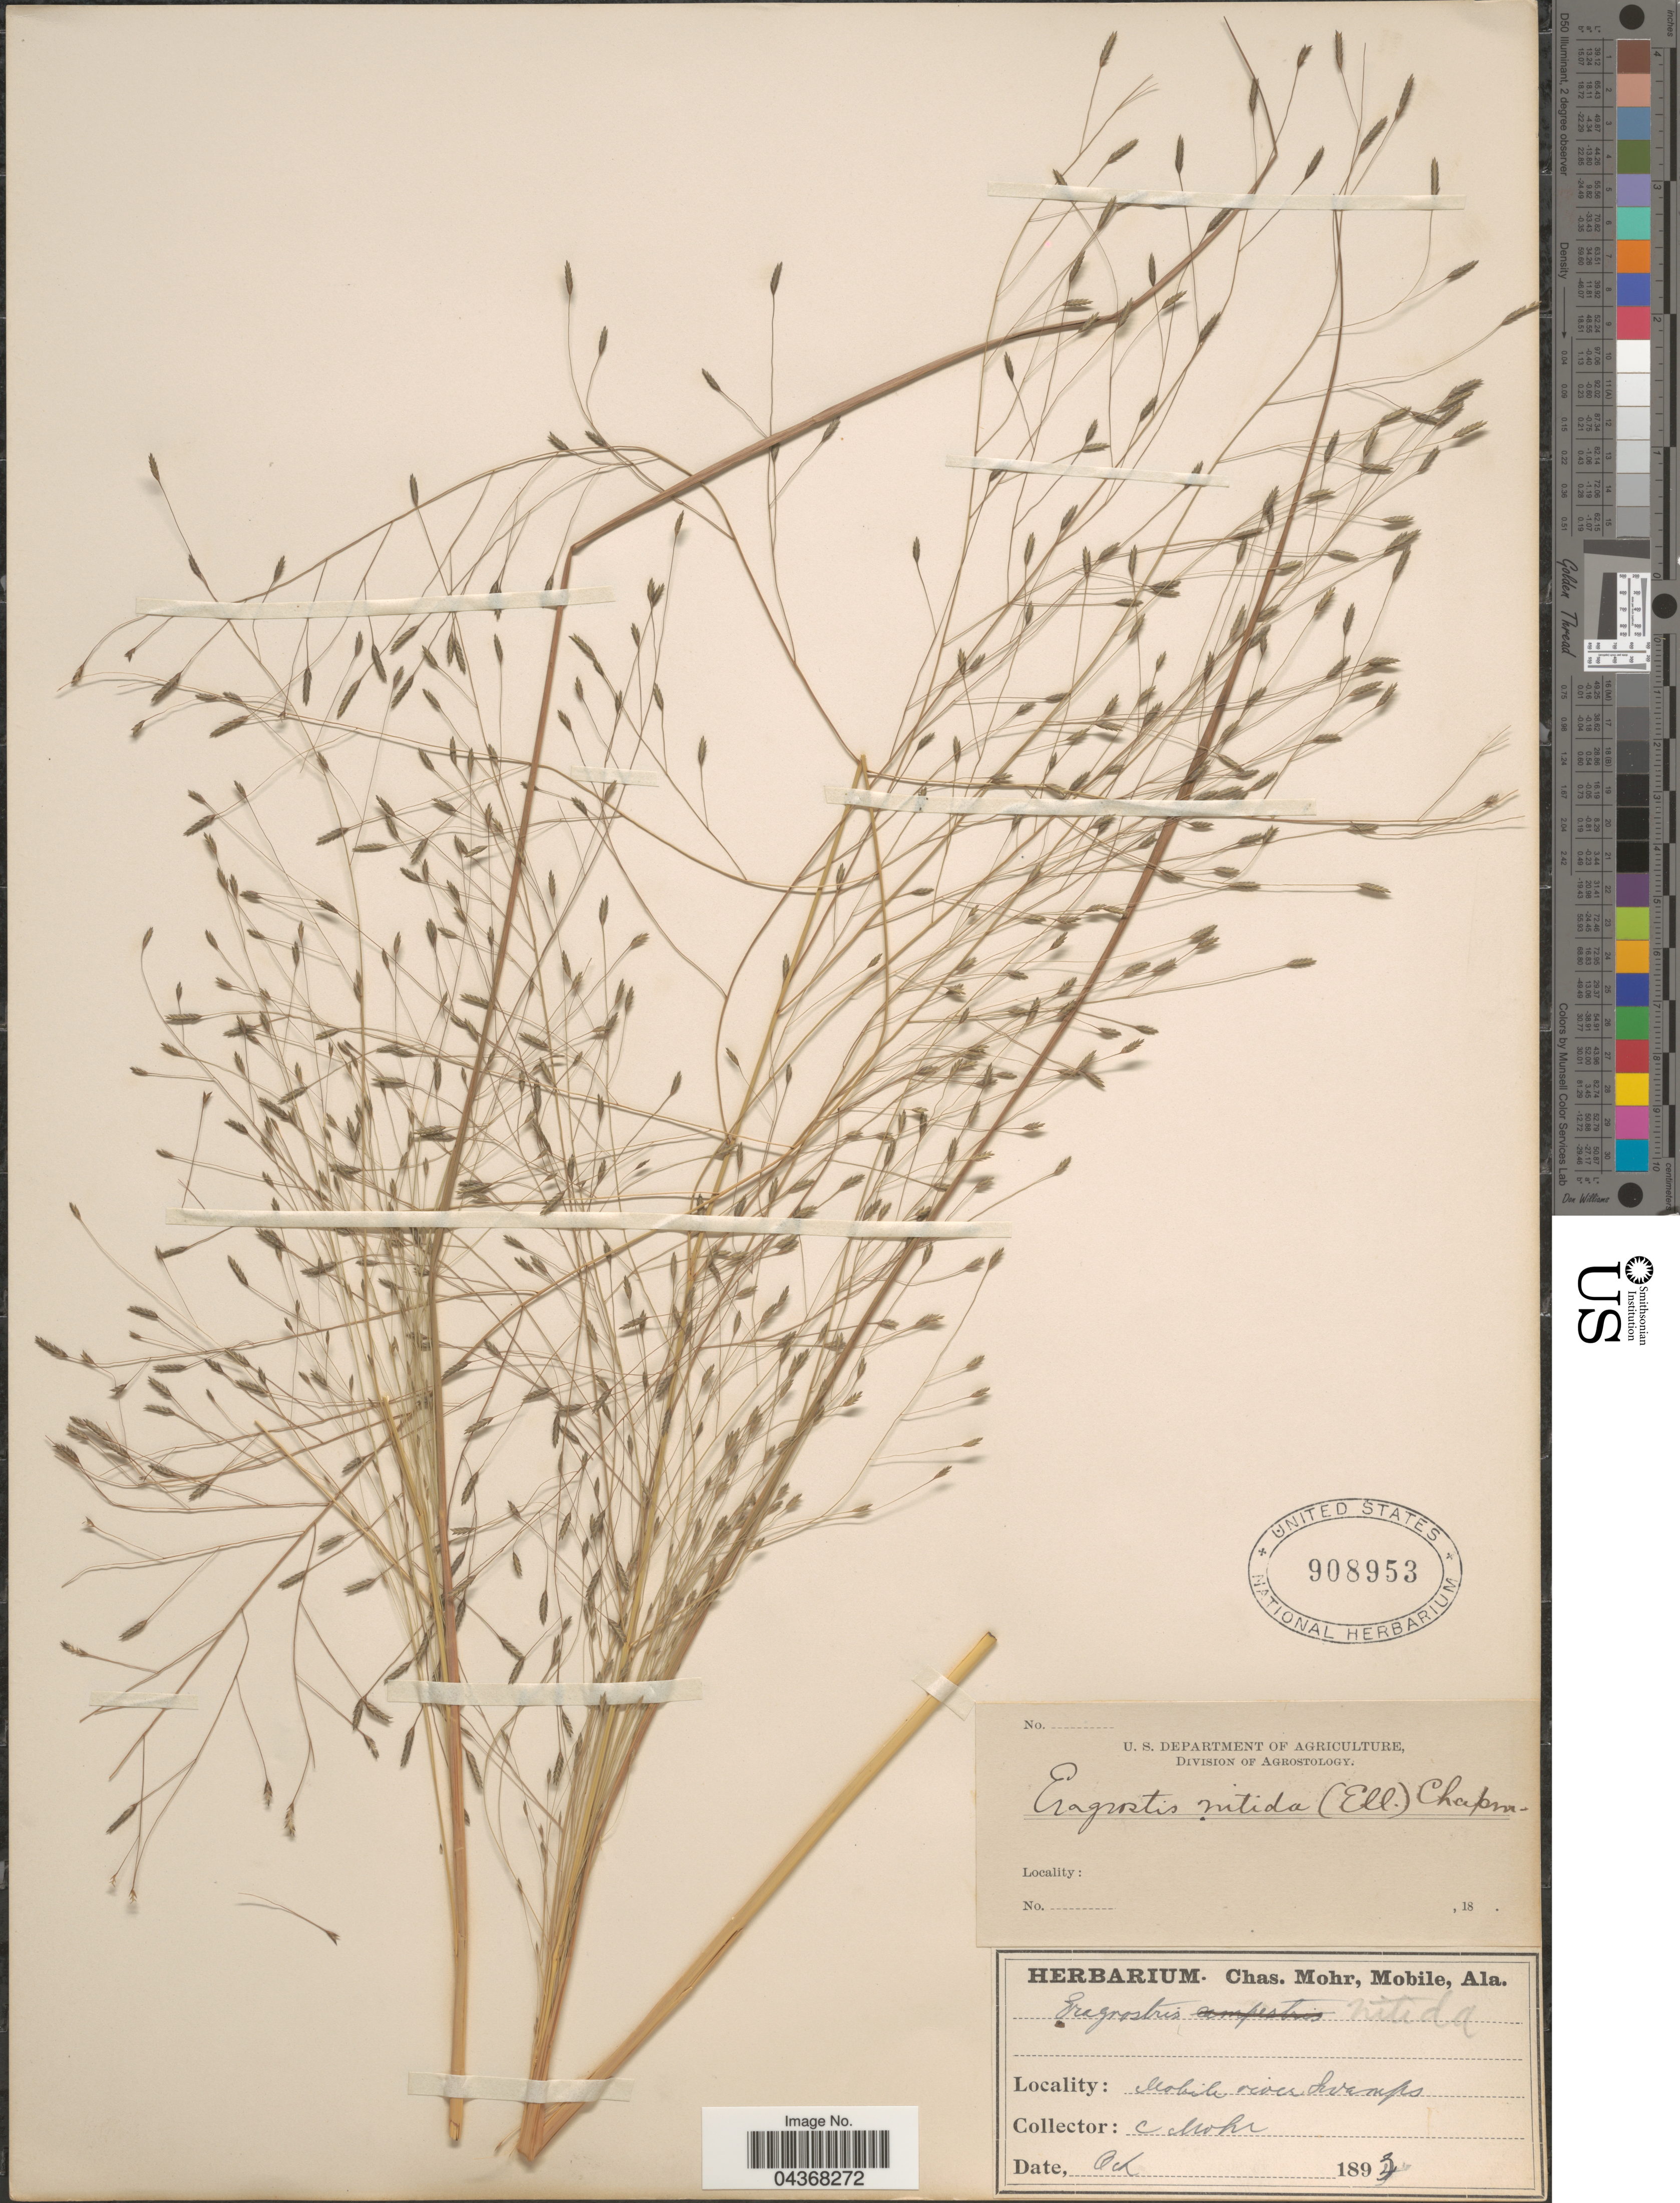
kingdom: Plantae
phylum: Tracheophyta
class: Liliopsida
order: Poales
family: Poaceae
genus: Eragrostis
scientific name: Eragrostis elliottii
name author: S. Watson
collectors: C. T. Mohr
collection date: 1893-10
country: United States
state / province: Alabama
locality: Mobile river swamps.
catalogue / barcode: US 908953